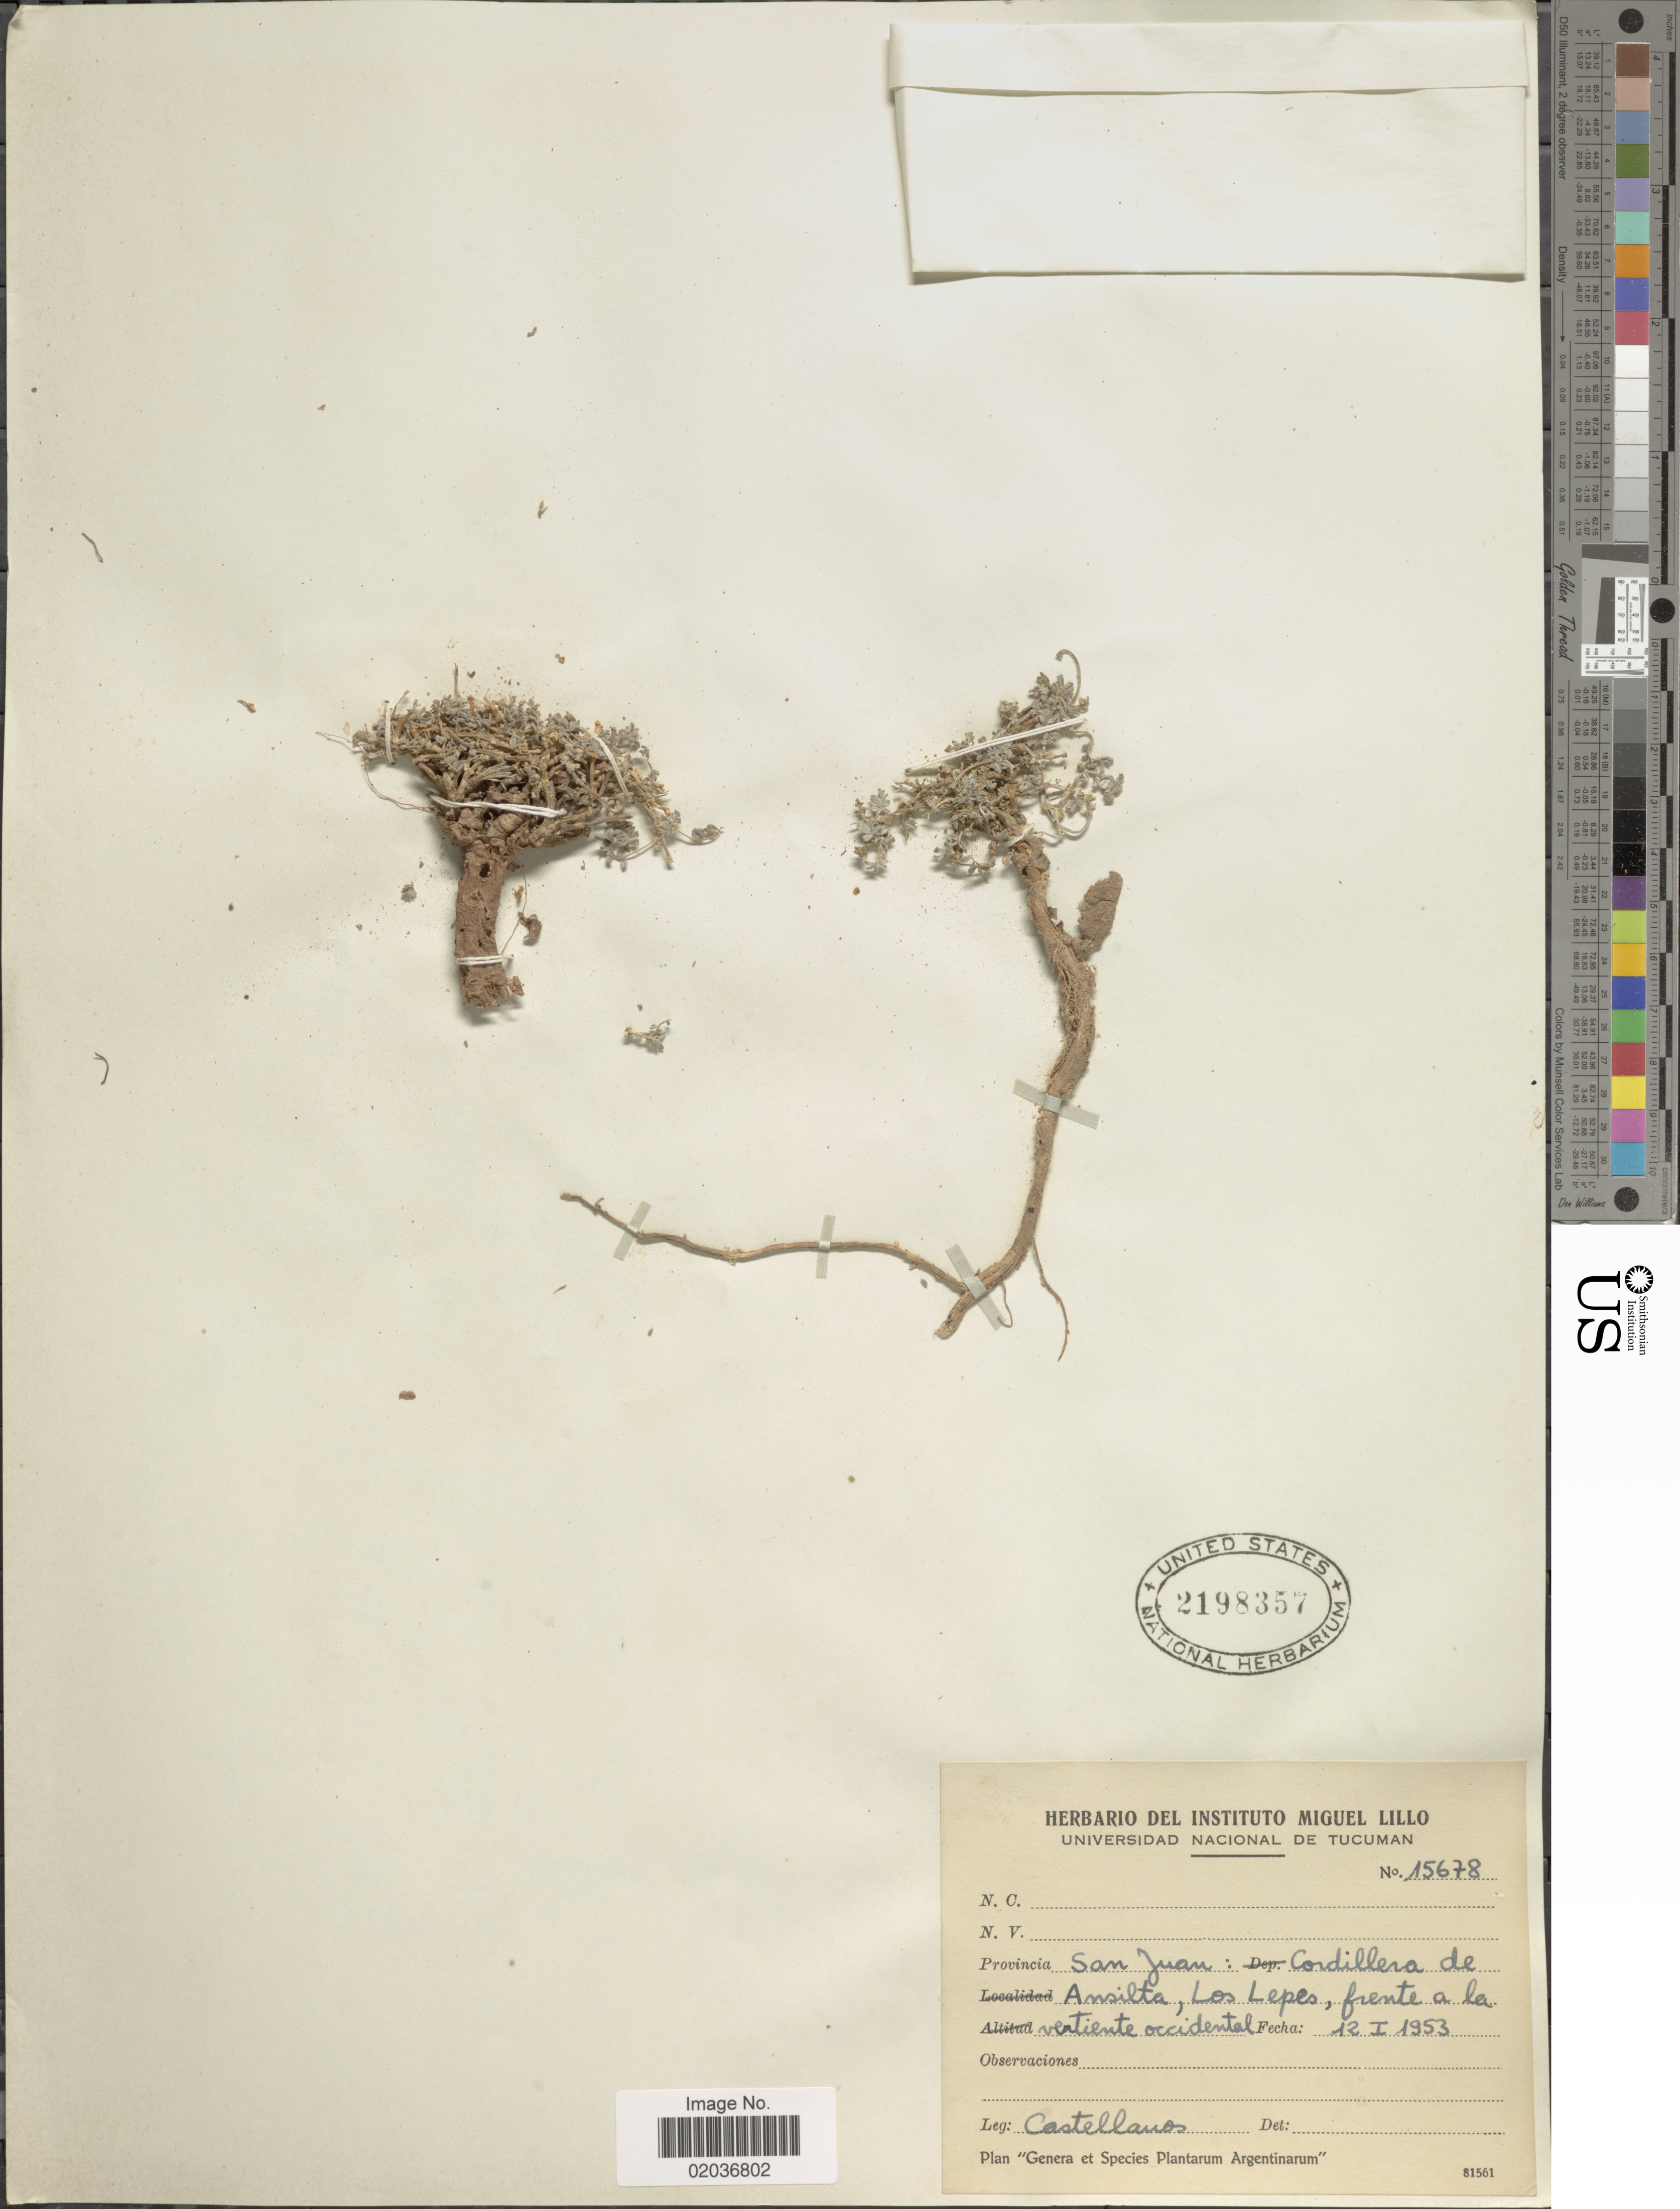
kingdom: Plantae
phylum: Tracheophyta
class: Magnoliopsida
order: Fabales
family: Fabaceae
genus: Astragalus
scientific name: Astragalus sp.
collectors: -- Castellanos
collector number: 15678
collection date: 1953-01-12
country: Argentina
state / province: San Juan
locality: Cordillera de Ansilta, Los Lepes, frente a la vertiente occidental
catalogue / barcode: US 2198357